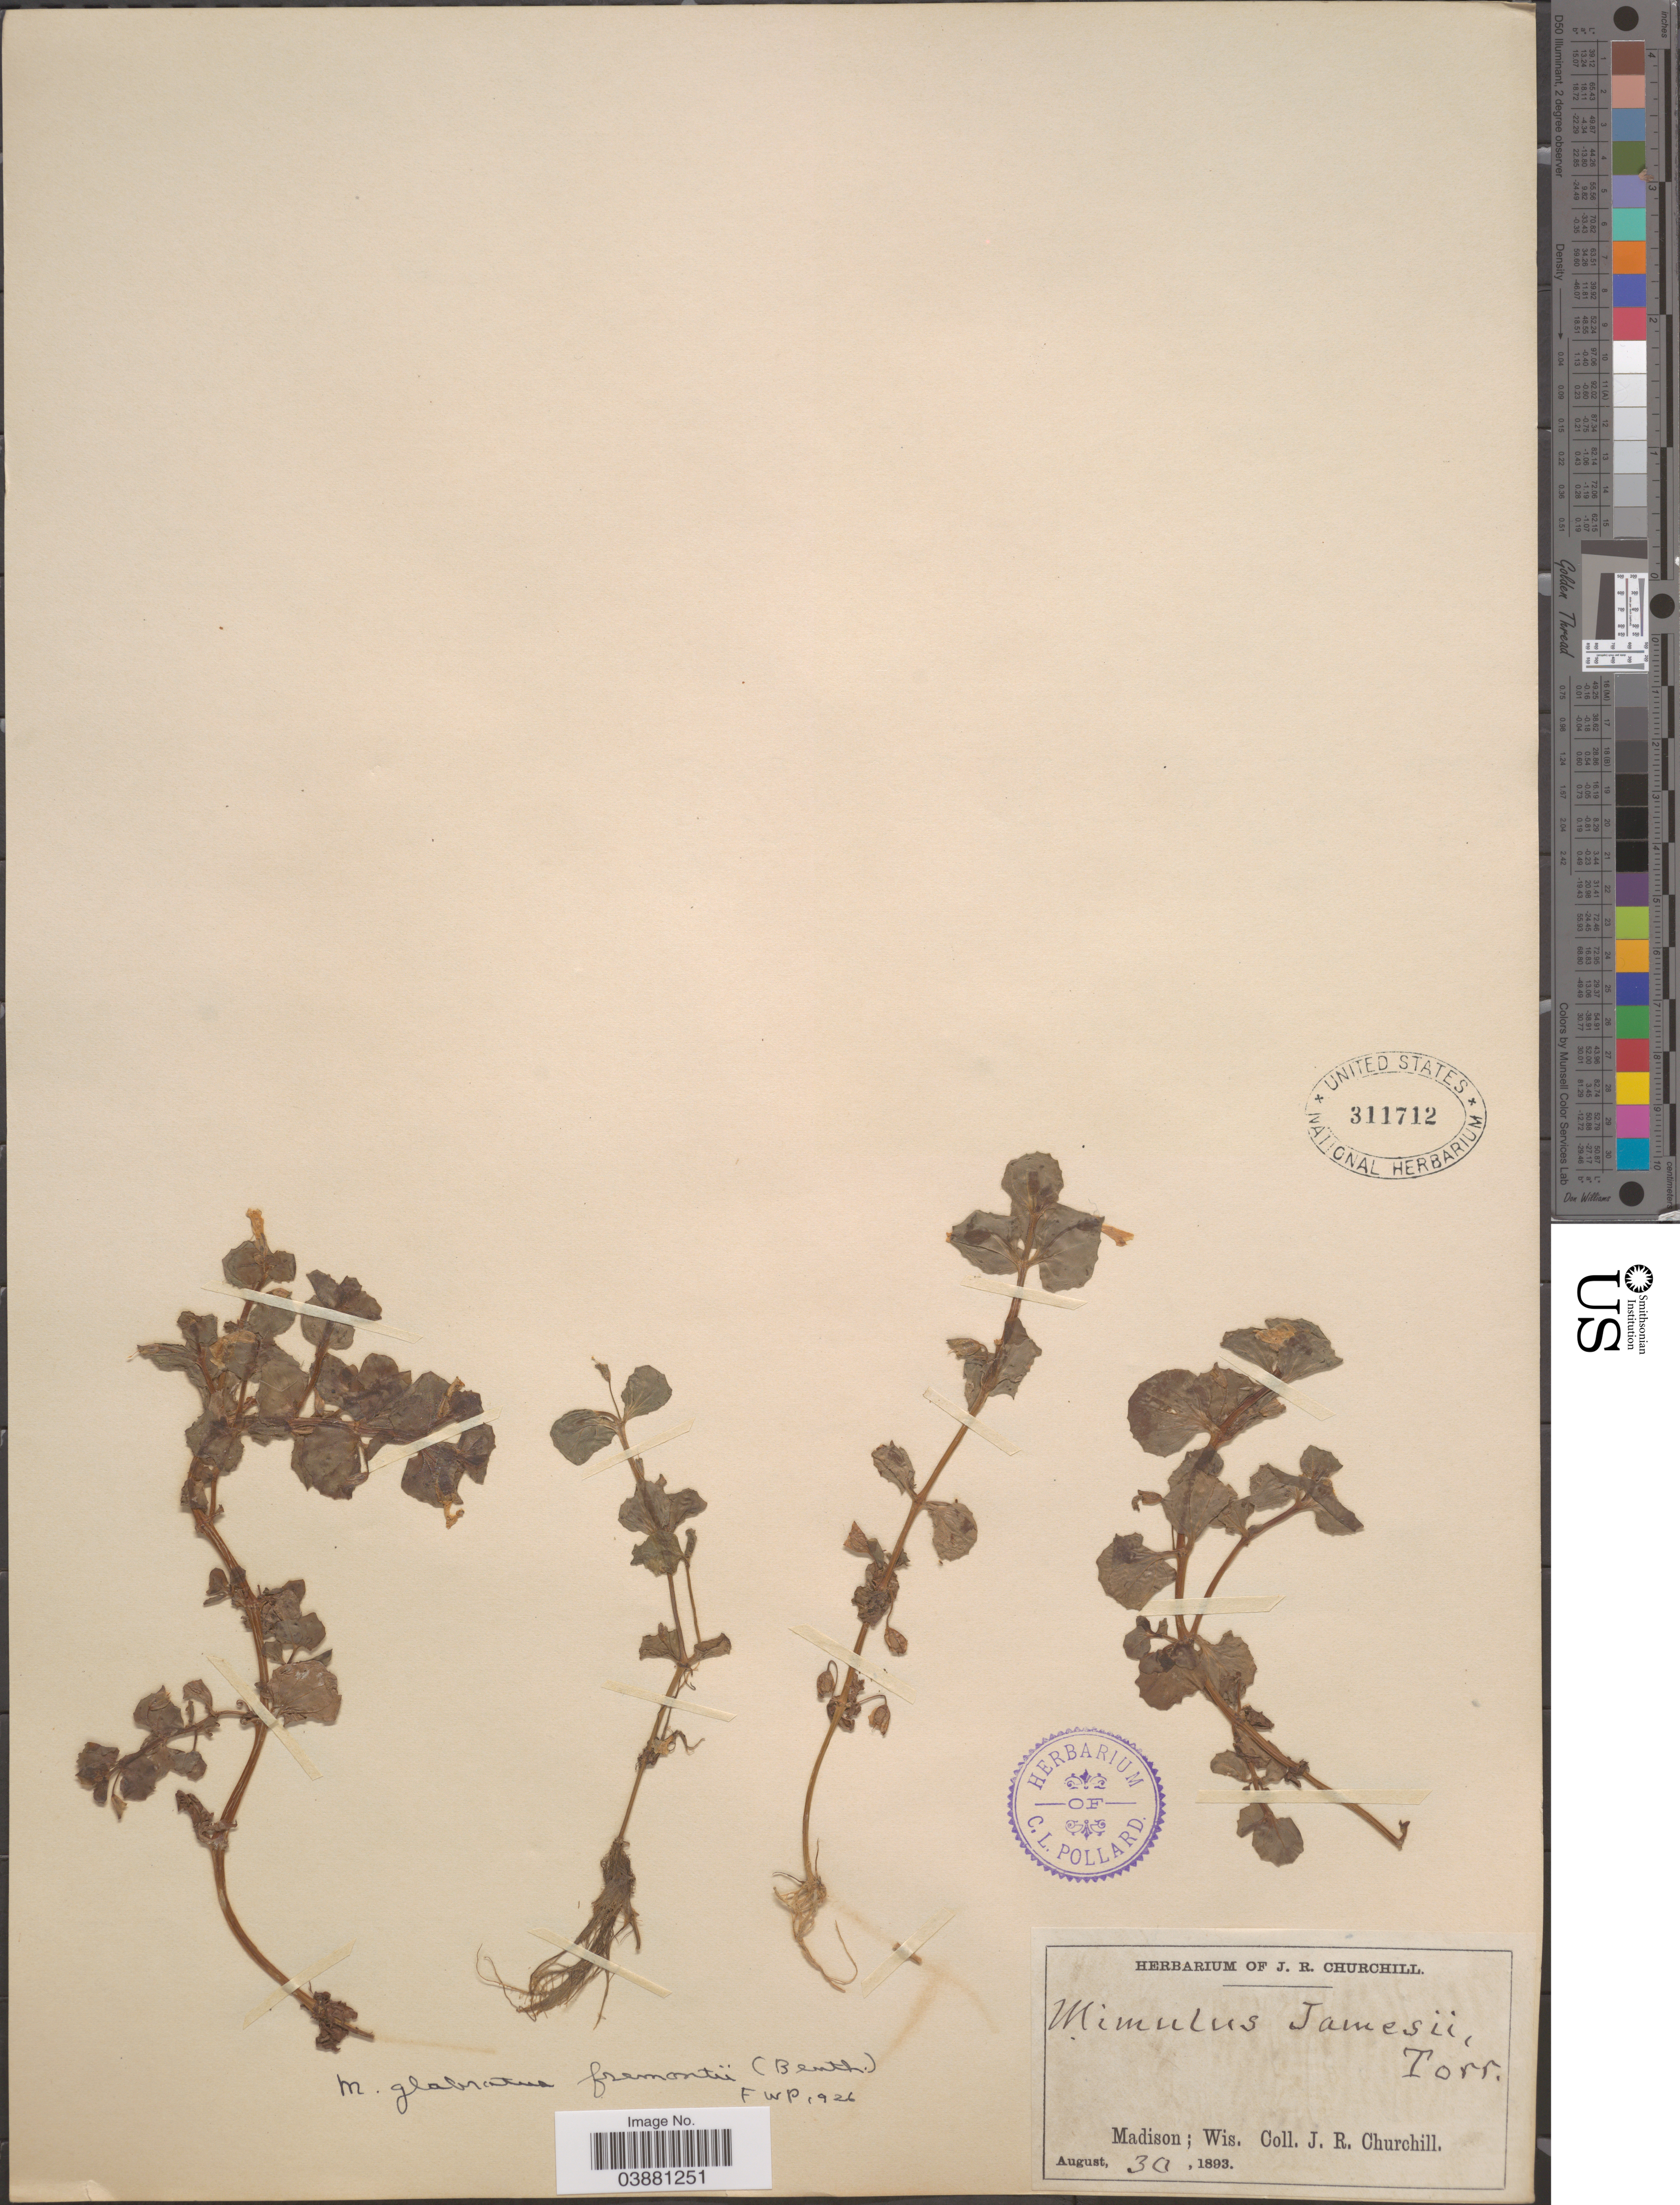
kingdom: Plantae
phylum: Tracheophyta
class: Magnoliopsida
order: Lamiales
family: Phrymaceae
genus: Mimulus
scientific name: Mimulus glabratus var. fremontii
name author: Kunth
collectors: J. Churchill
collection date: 1893-08-30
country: United States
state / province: Wisconsin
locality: Madison.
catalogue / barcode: US 311712